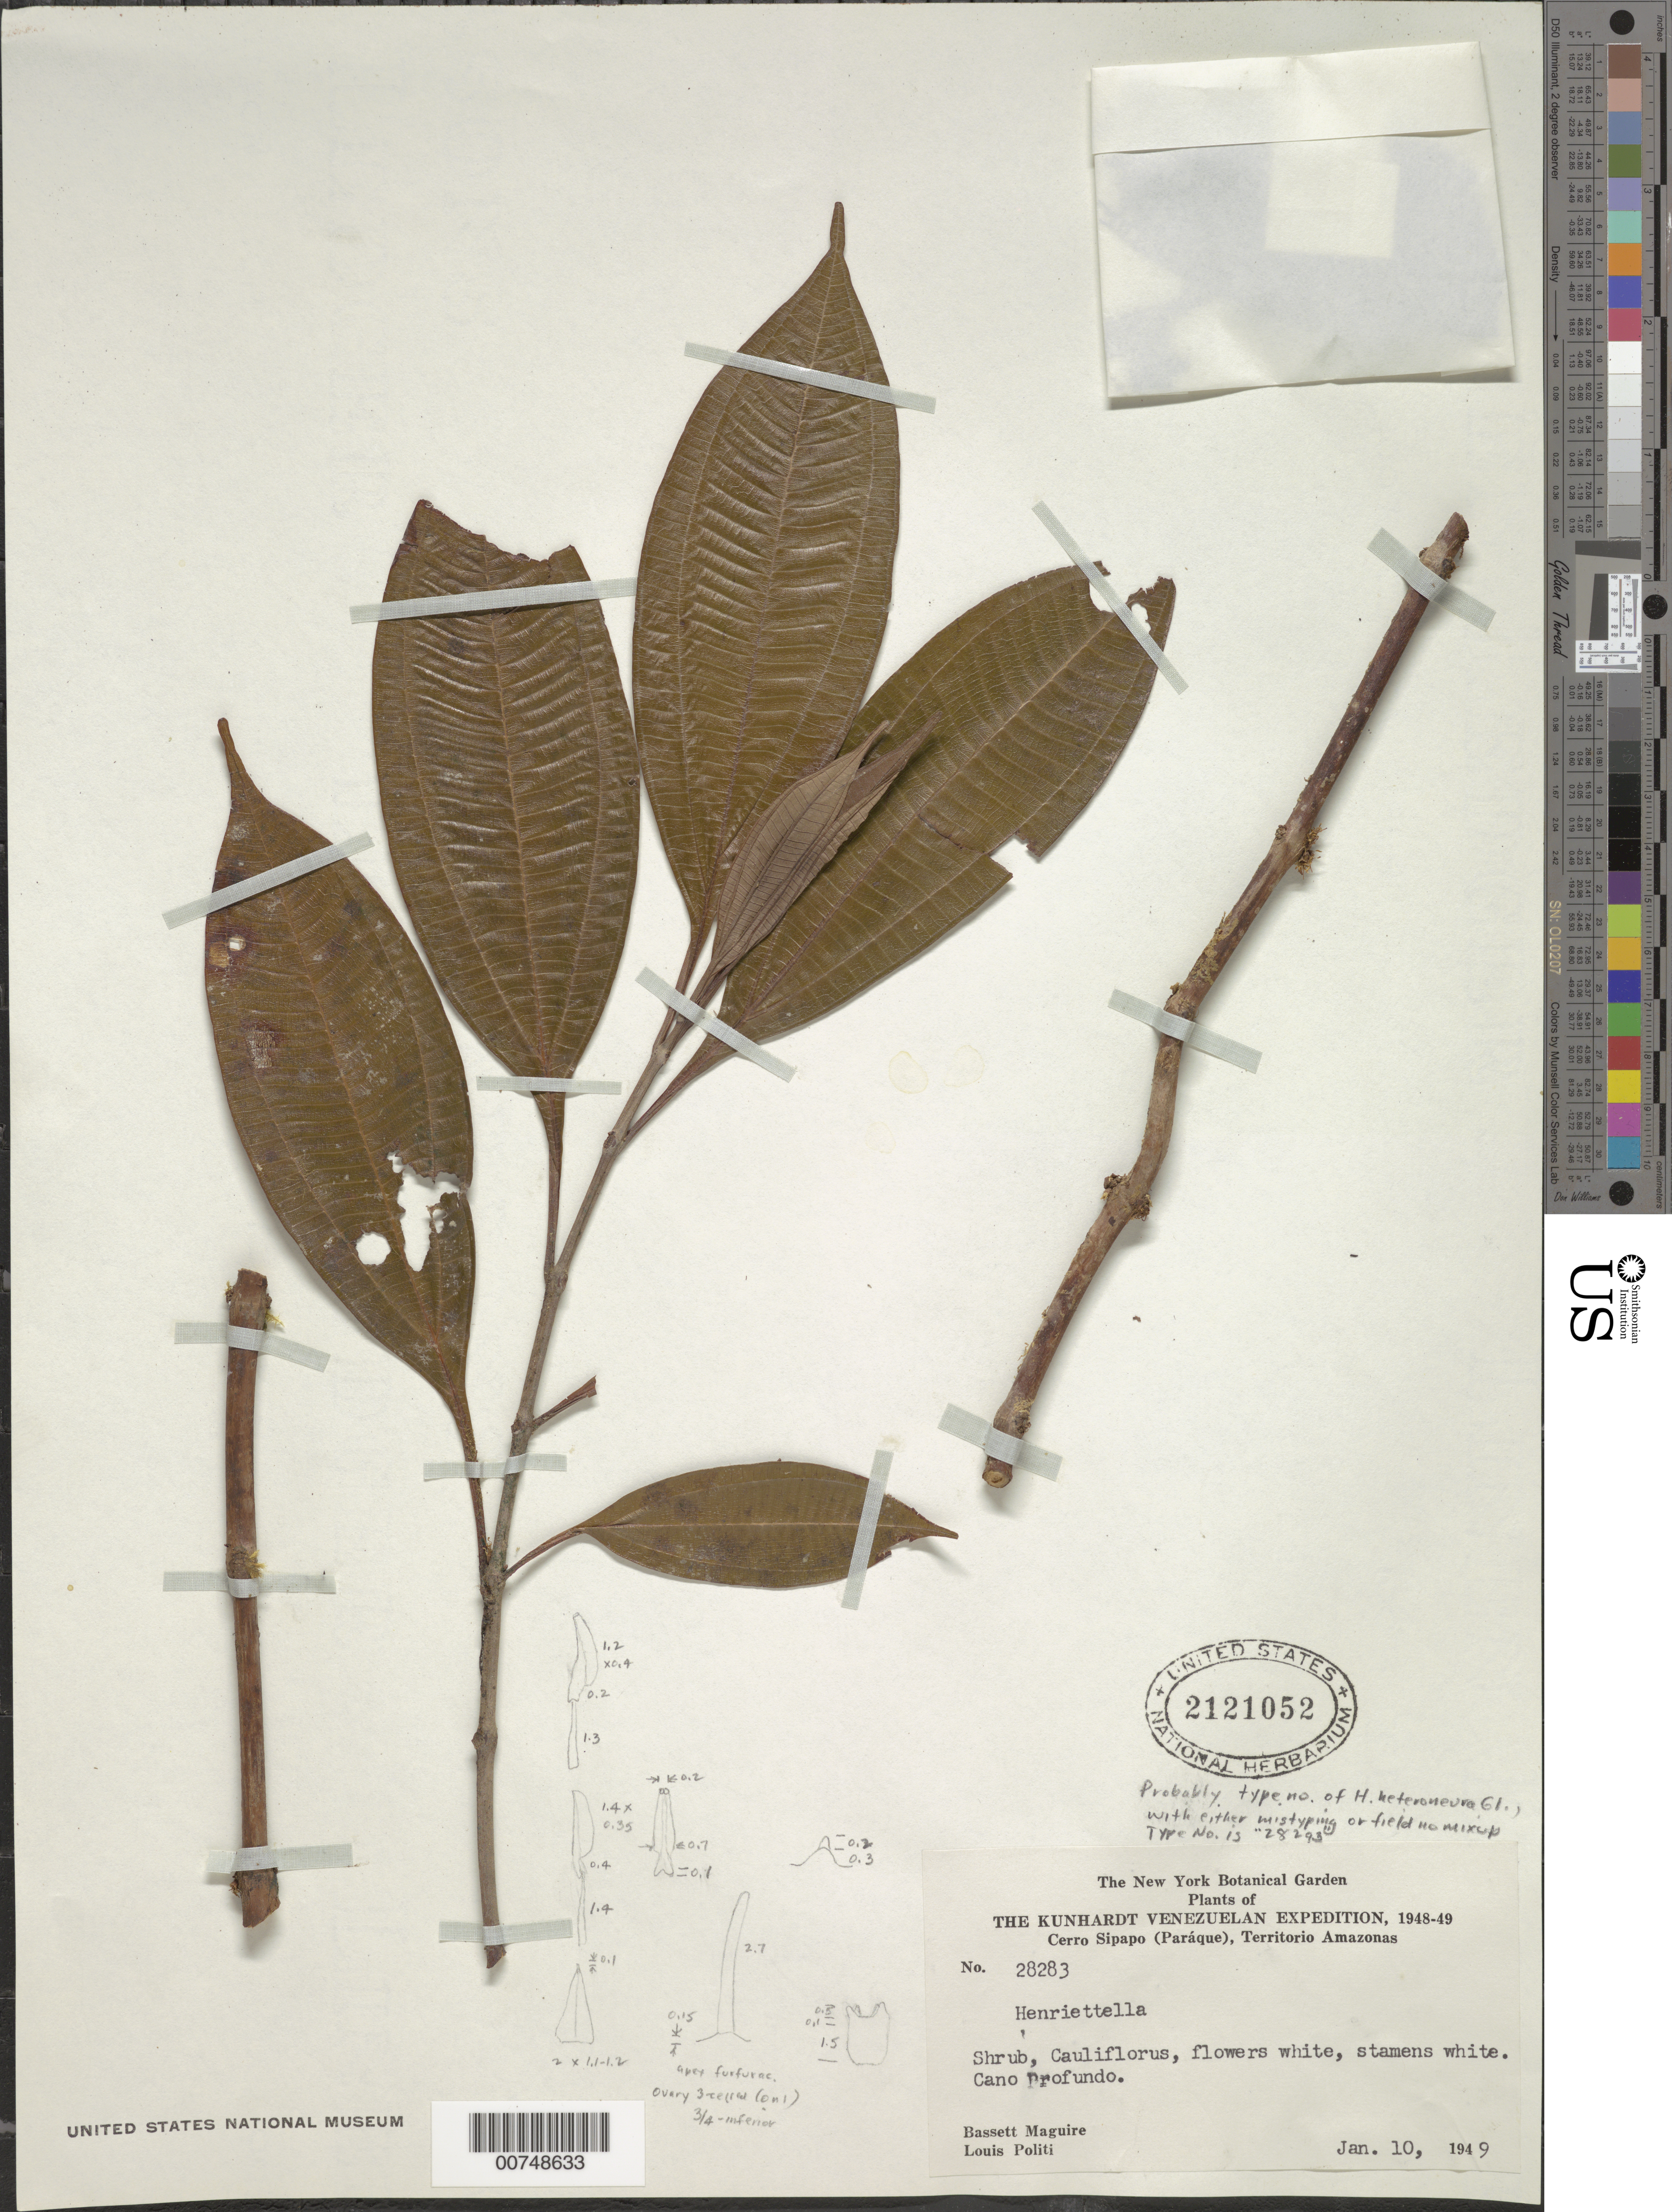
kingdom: Plantae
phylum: Tracheophyta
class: Magnoliopsida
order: Myrtales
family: Melastomataceae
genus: Henriettea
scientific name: Henriettea heteroneura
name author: (Gleason) Penneys et al.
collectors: B. Maguire & L. Politi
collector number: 28283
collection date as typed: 10-Jan-49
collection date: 1949-01-10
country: Venezuela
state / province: Amazonas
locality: Cerro Sipapo (Paráque), Caño Profundo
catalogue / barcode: US 2121052